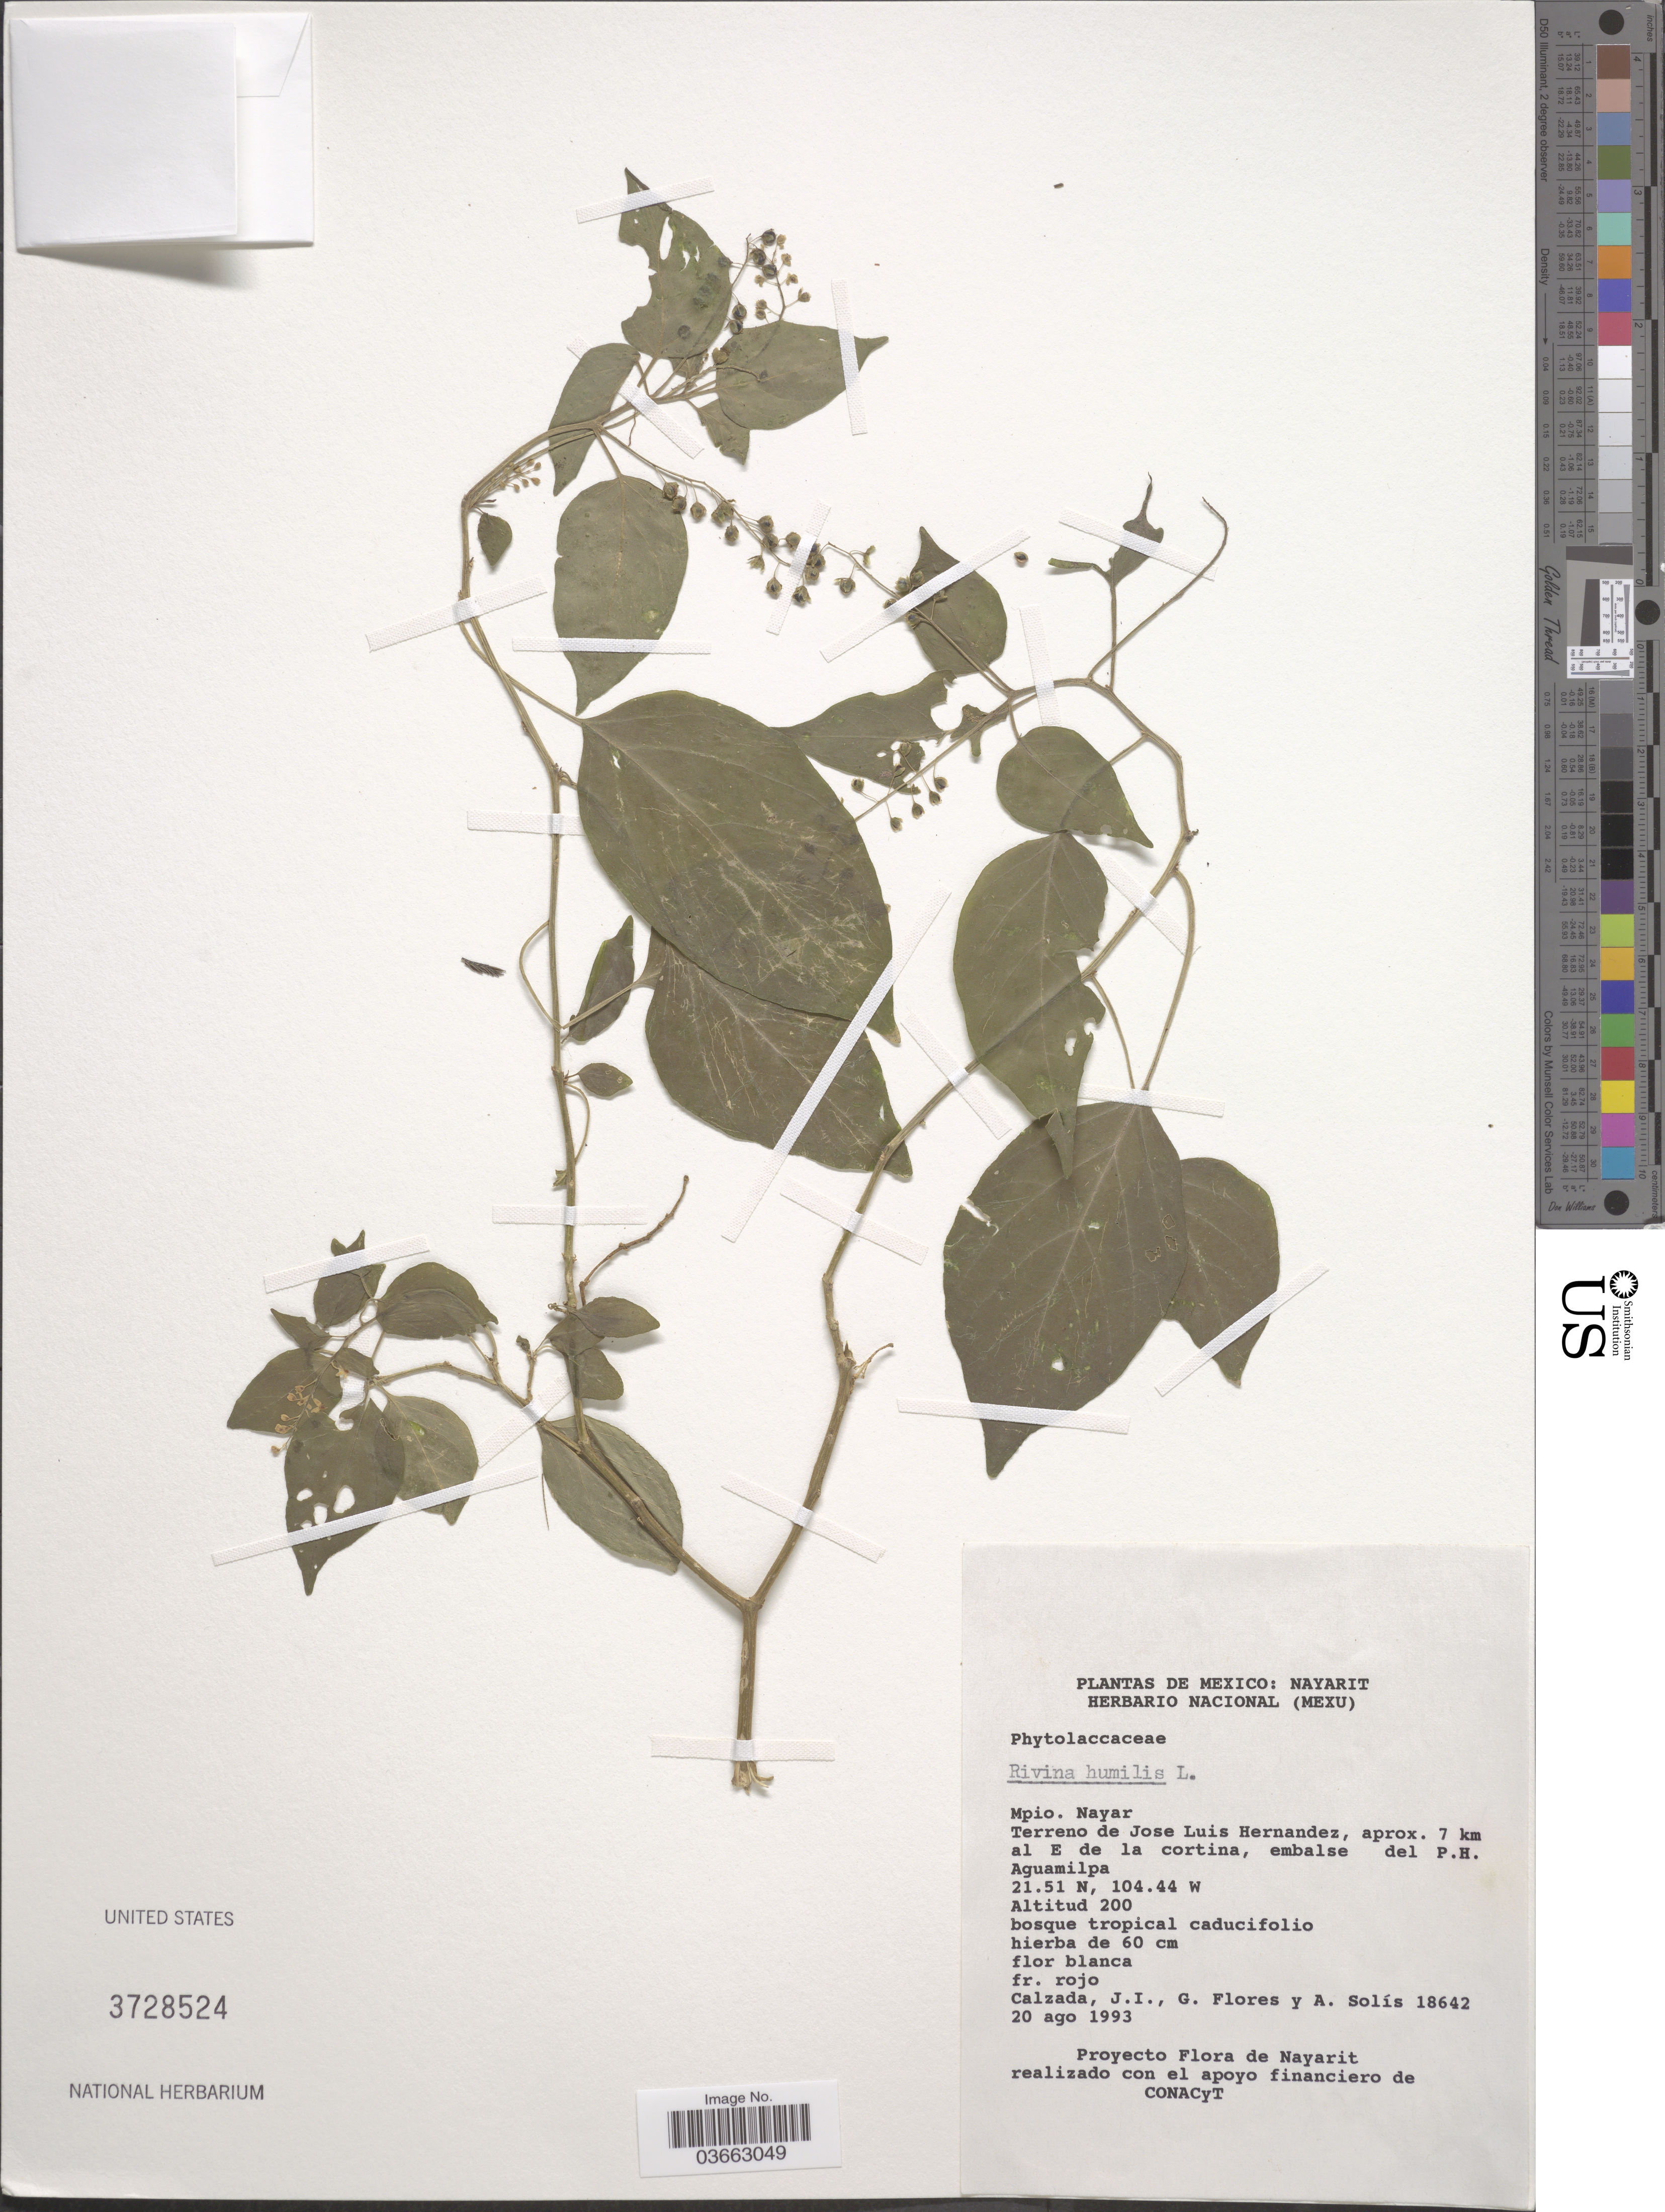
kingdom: Plantae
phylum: Tracheophyta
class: Magnoliopsida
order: Caryophyllales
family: Phytolaccaceae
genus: Rivina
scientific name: Rivina humilis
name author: L.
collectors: J. I. Calzada, G. Flores F. & A. Solis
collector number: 18642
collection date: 1993-08-20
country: Mexico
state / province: Nayarit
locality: Mpio. Nayar. Terreno de Jose Luis Hernandez, aprox. 7 km al E de la cortina, embalse del P. H. Aguamilpa.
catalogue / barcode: US 3728524